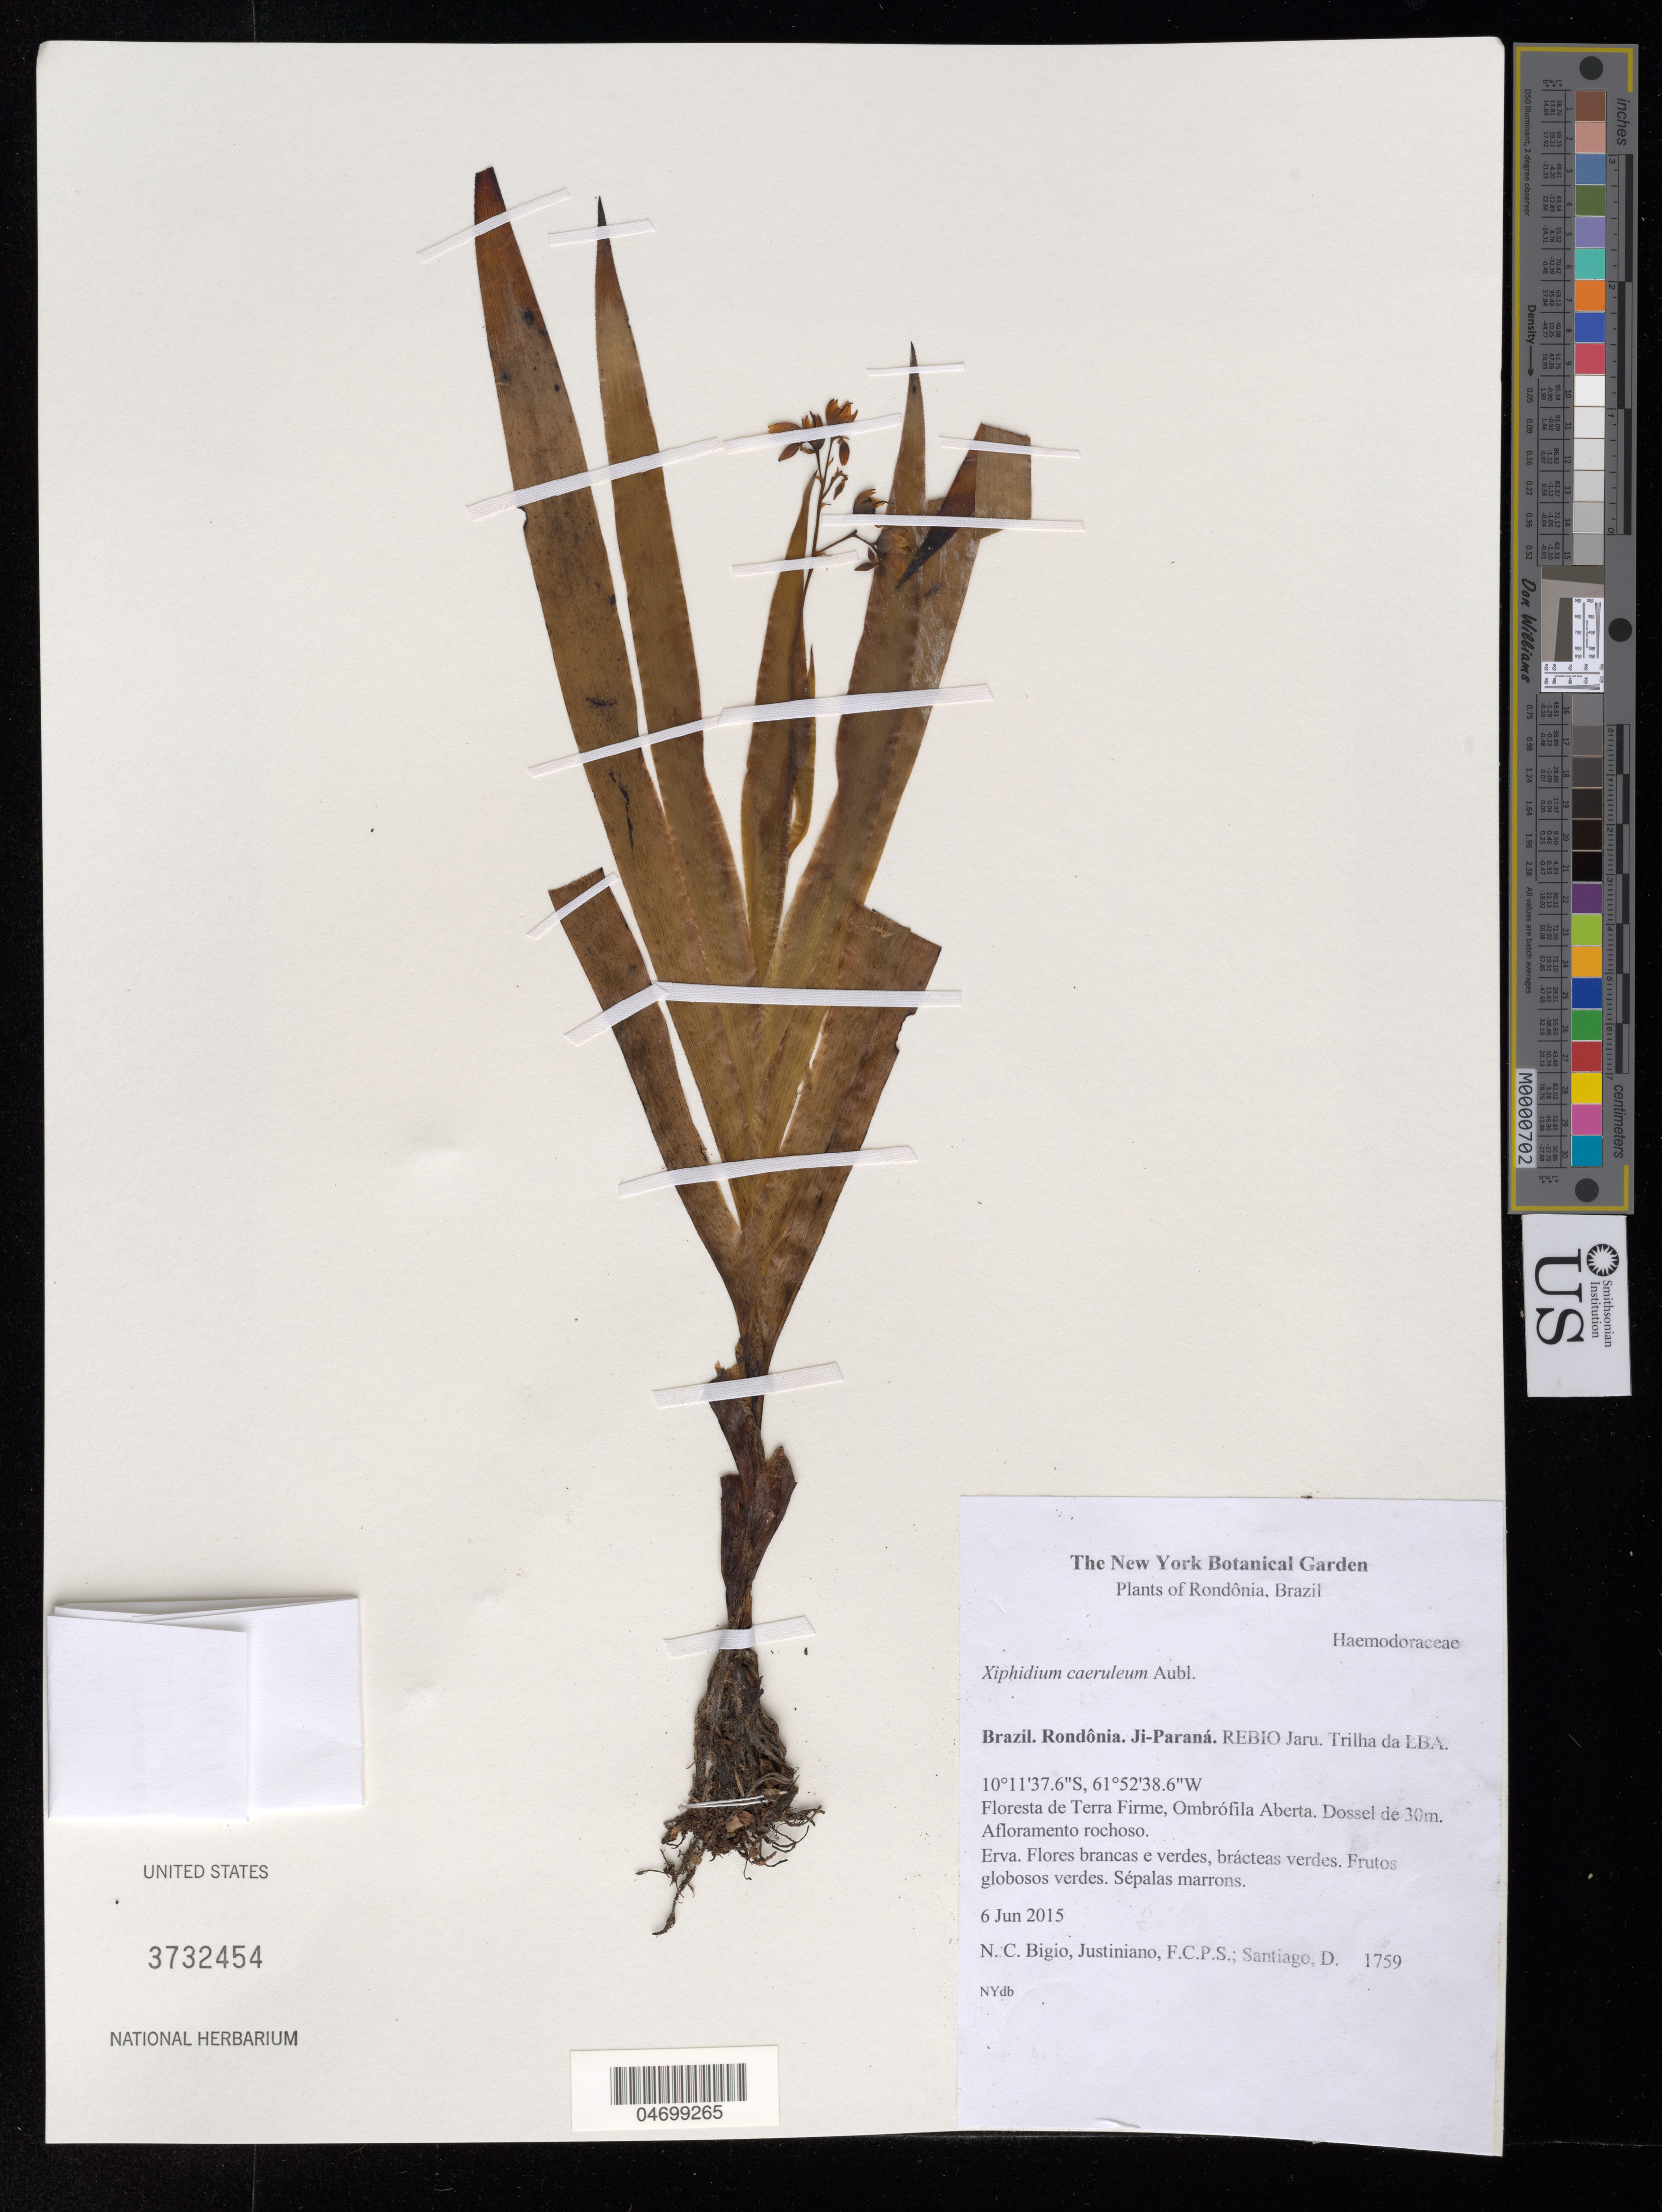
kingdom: Plantae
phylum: Tracheophyta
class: Liliopsida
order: Commelinales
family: Haemodoraceae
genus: Xiphidium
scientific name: Xiphidium caeruleum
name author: Aubl.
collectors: N. C. Bigio, F. Justiniano & D. Santiago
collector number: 1759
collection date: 2015-06-06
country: Brazil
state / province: Rondônia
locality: Ji-Paraná. Rebio Jaru. Trilha da LBA.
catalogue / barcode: US 3732454